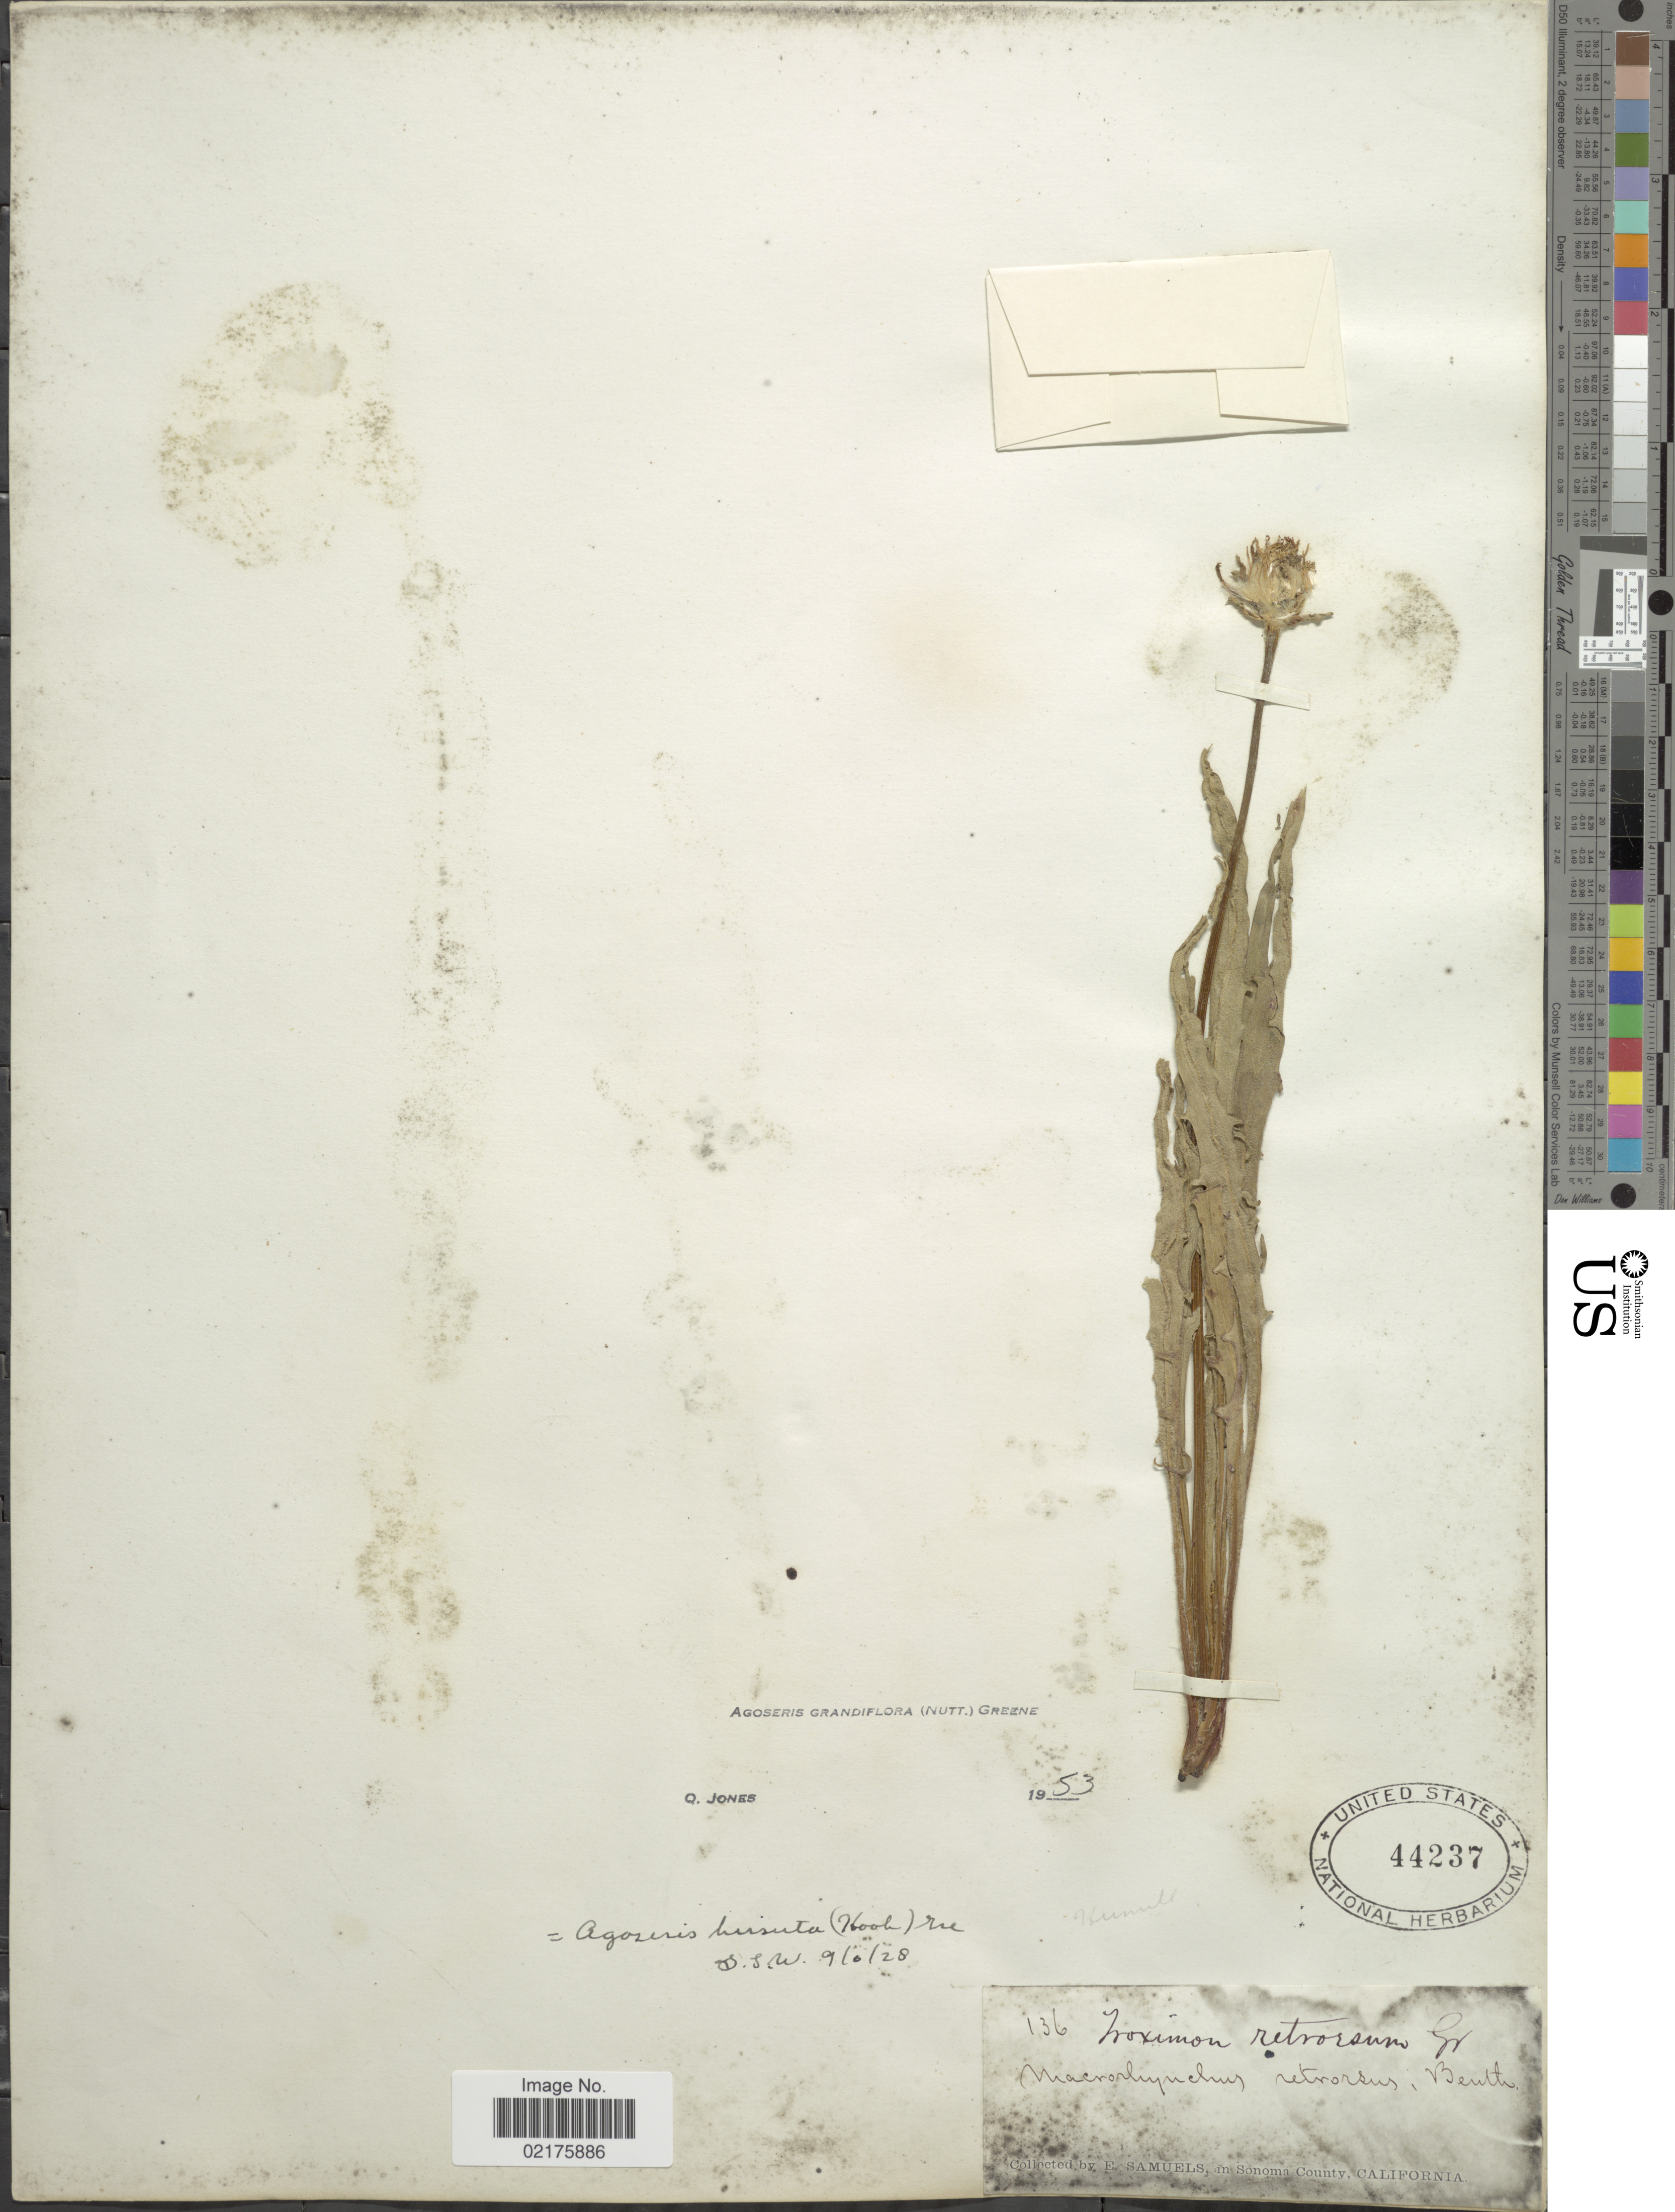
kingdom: Plantae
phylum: Tracheophyta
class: Magnoliopsida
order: Asterales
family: Asteraceae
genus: Agoseris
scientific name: Agoseris grandiflora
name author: (Nutt.) Greene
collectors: E. Samuels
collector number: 136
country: United States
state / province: California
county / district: Sonoma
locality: In Sonoma County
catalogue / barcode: US 44237